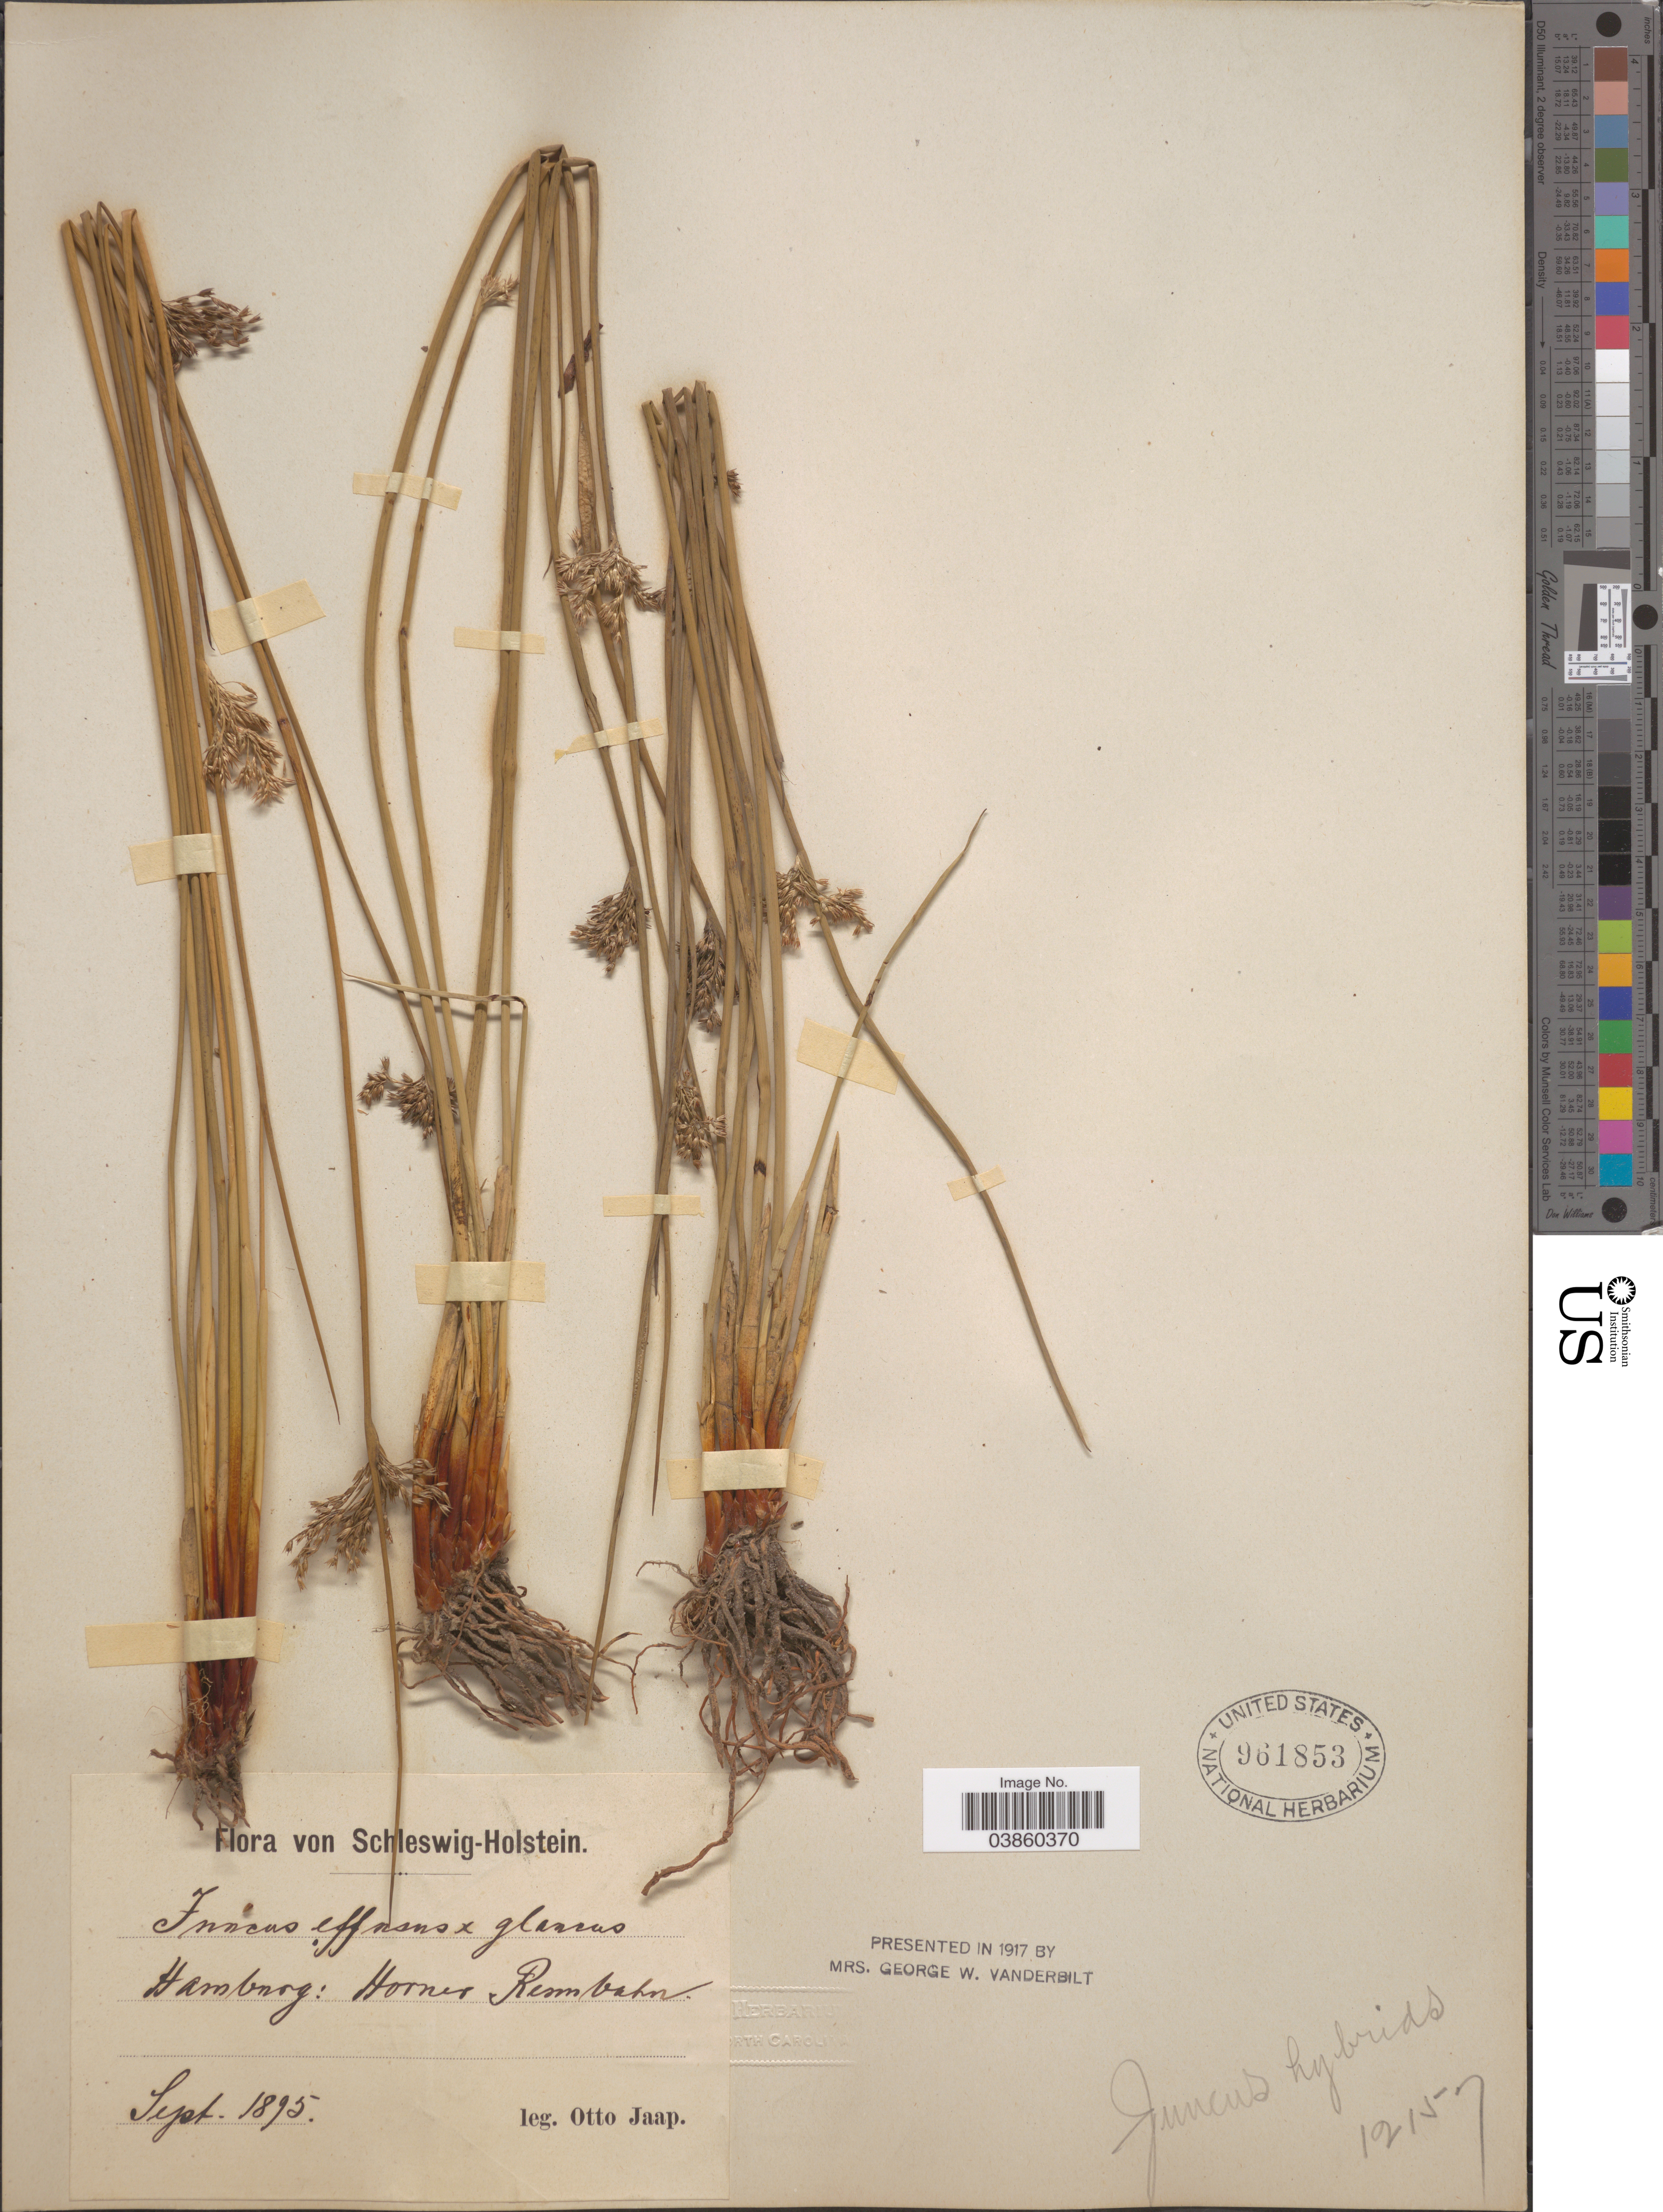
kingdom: Plantae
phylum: Tracheophyta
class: Liliopsida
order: Poales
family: Juncaceae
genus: Juncus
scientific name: Juncus effusus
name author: L.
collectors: O. Jaap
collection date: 1895-09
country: Germany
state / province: Schleswig-Holstein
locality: Hamburg: Horner Rennbahn.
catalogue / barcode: US 961853